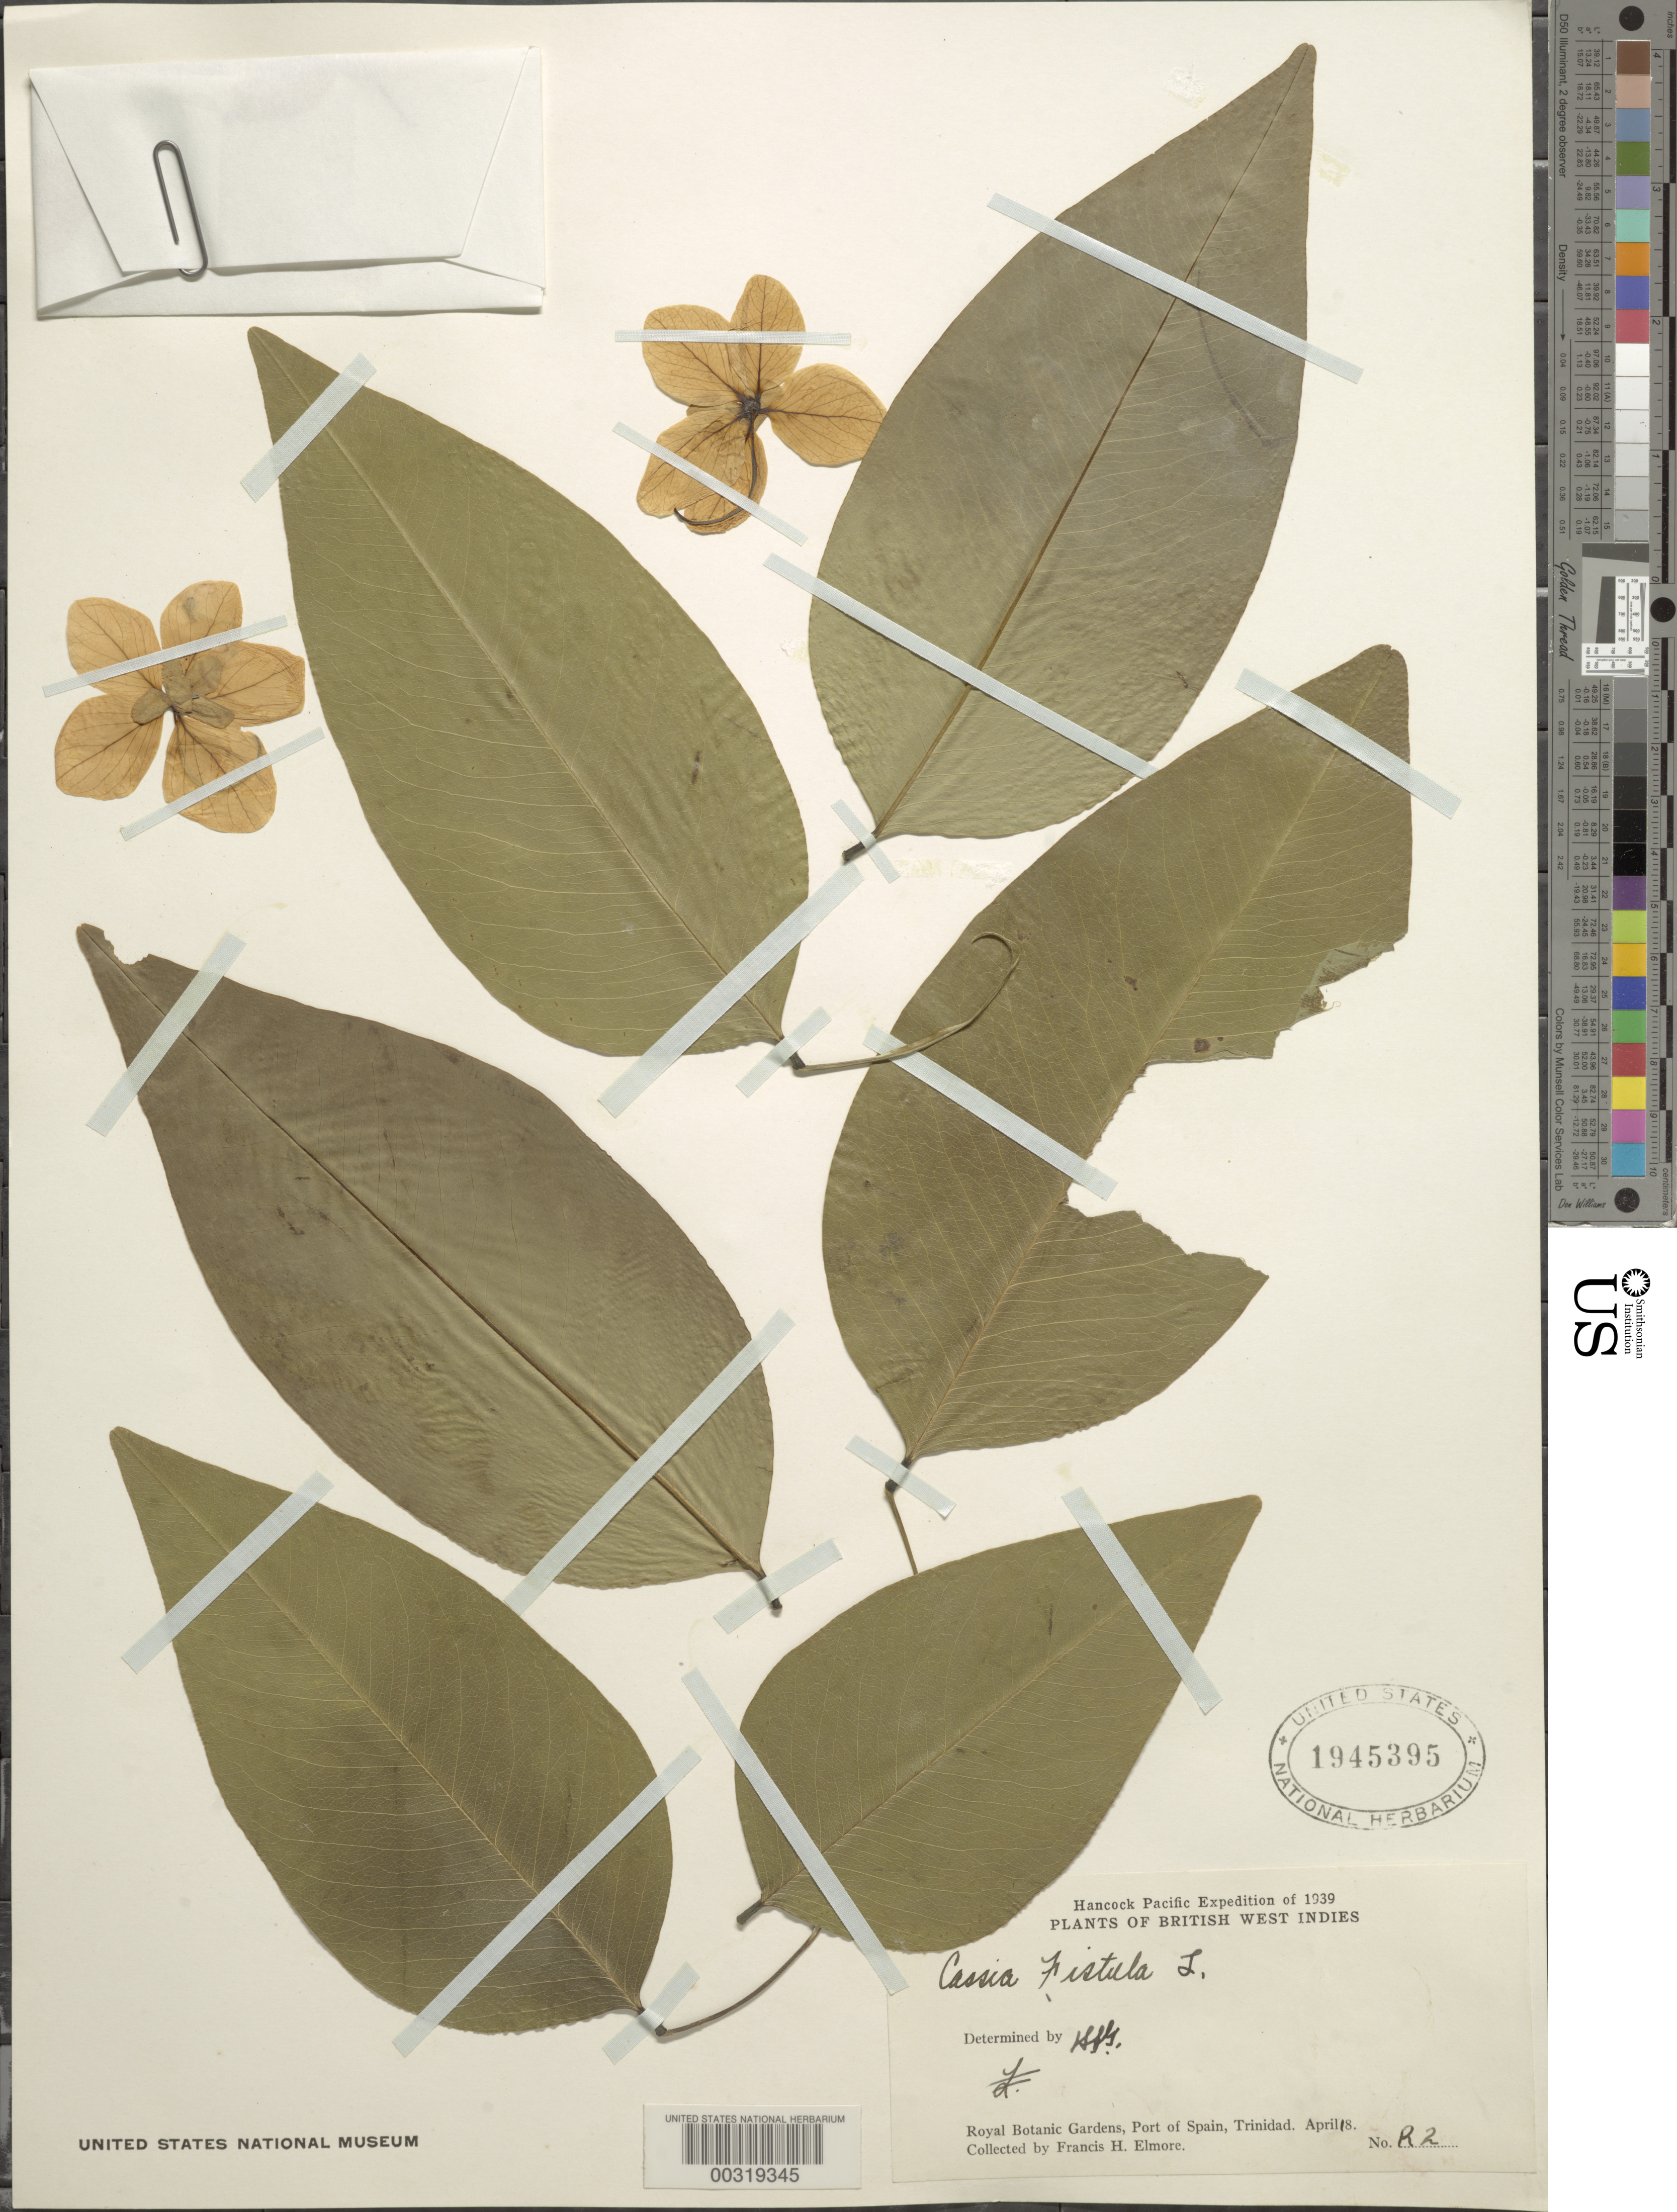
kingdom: Plantae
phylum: Tracheophyta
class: Magnoliopsida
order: Fabales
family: Fabaceae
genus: Cassia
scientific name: Cassia fistula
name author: L.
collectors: F. H. Elmore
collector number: R2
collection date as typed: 18 Apr 1939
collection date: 1939-04-18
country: Trinidad and Tobago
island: Trinidad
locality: Royal botanic gardens, port of spain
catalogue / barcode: US 1945395